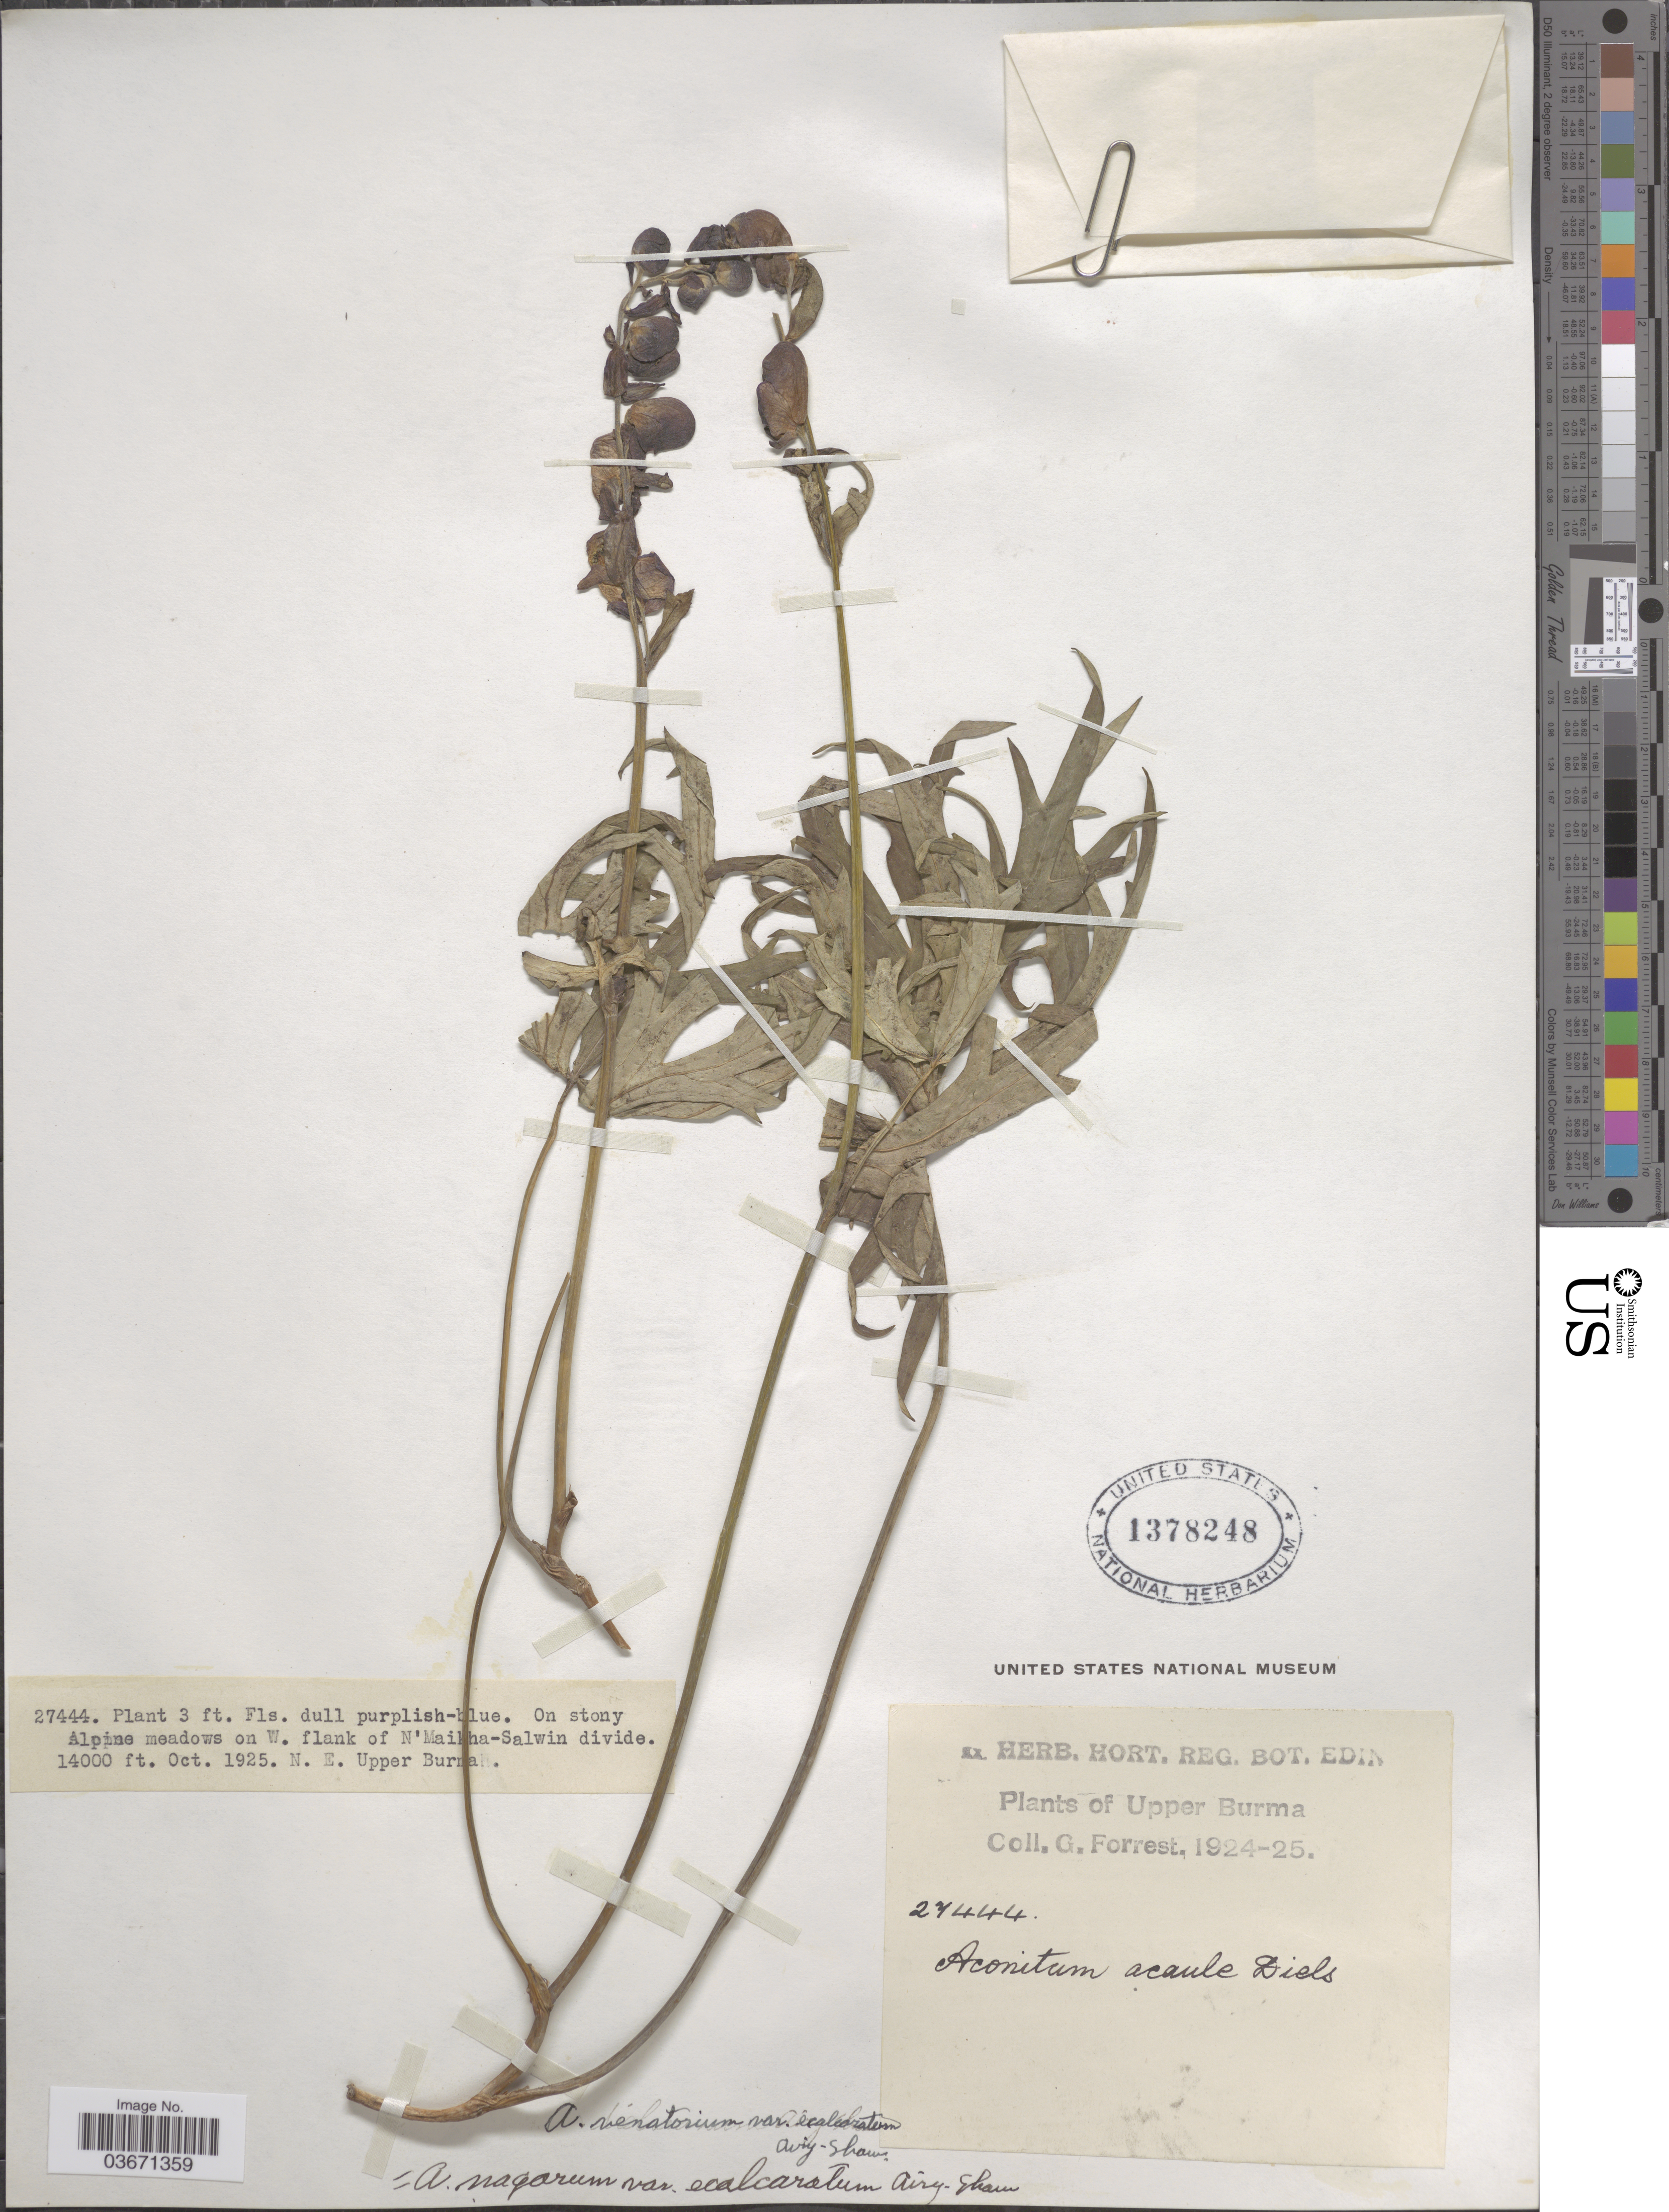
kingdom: Plantae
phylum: Tracheophyta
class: Magnoliopsida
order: Ranunculales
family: Ranunculaceae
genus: Aconitum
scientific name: Aconitum nagarum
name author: Stapf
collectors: G. Forrest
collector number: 27444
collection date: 1925-10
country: Myanmar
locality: W. flank of N'Mai [illegible text]a-Salwin divide. N. E. Upper Burma.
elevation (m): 4267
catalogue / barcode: US 1378248